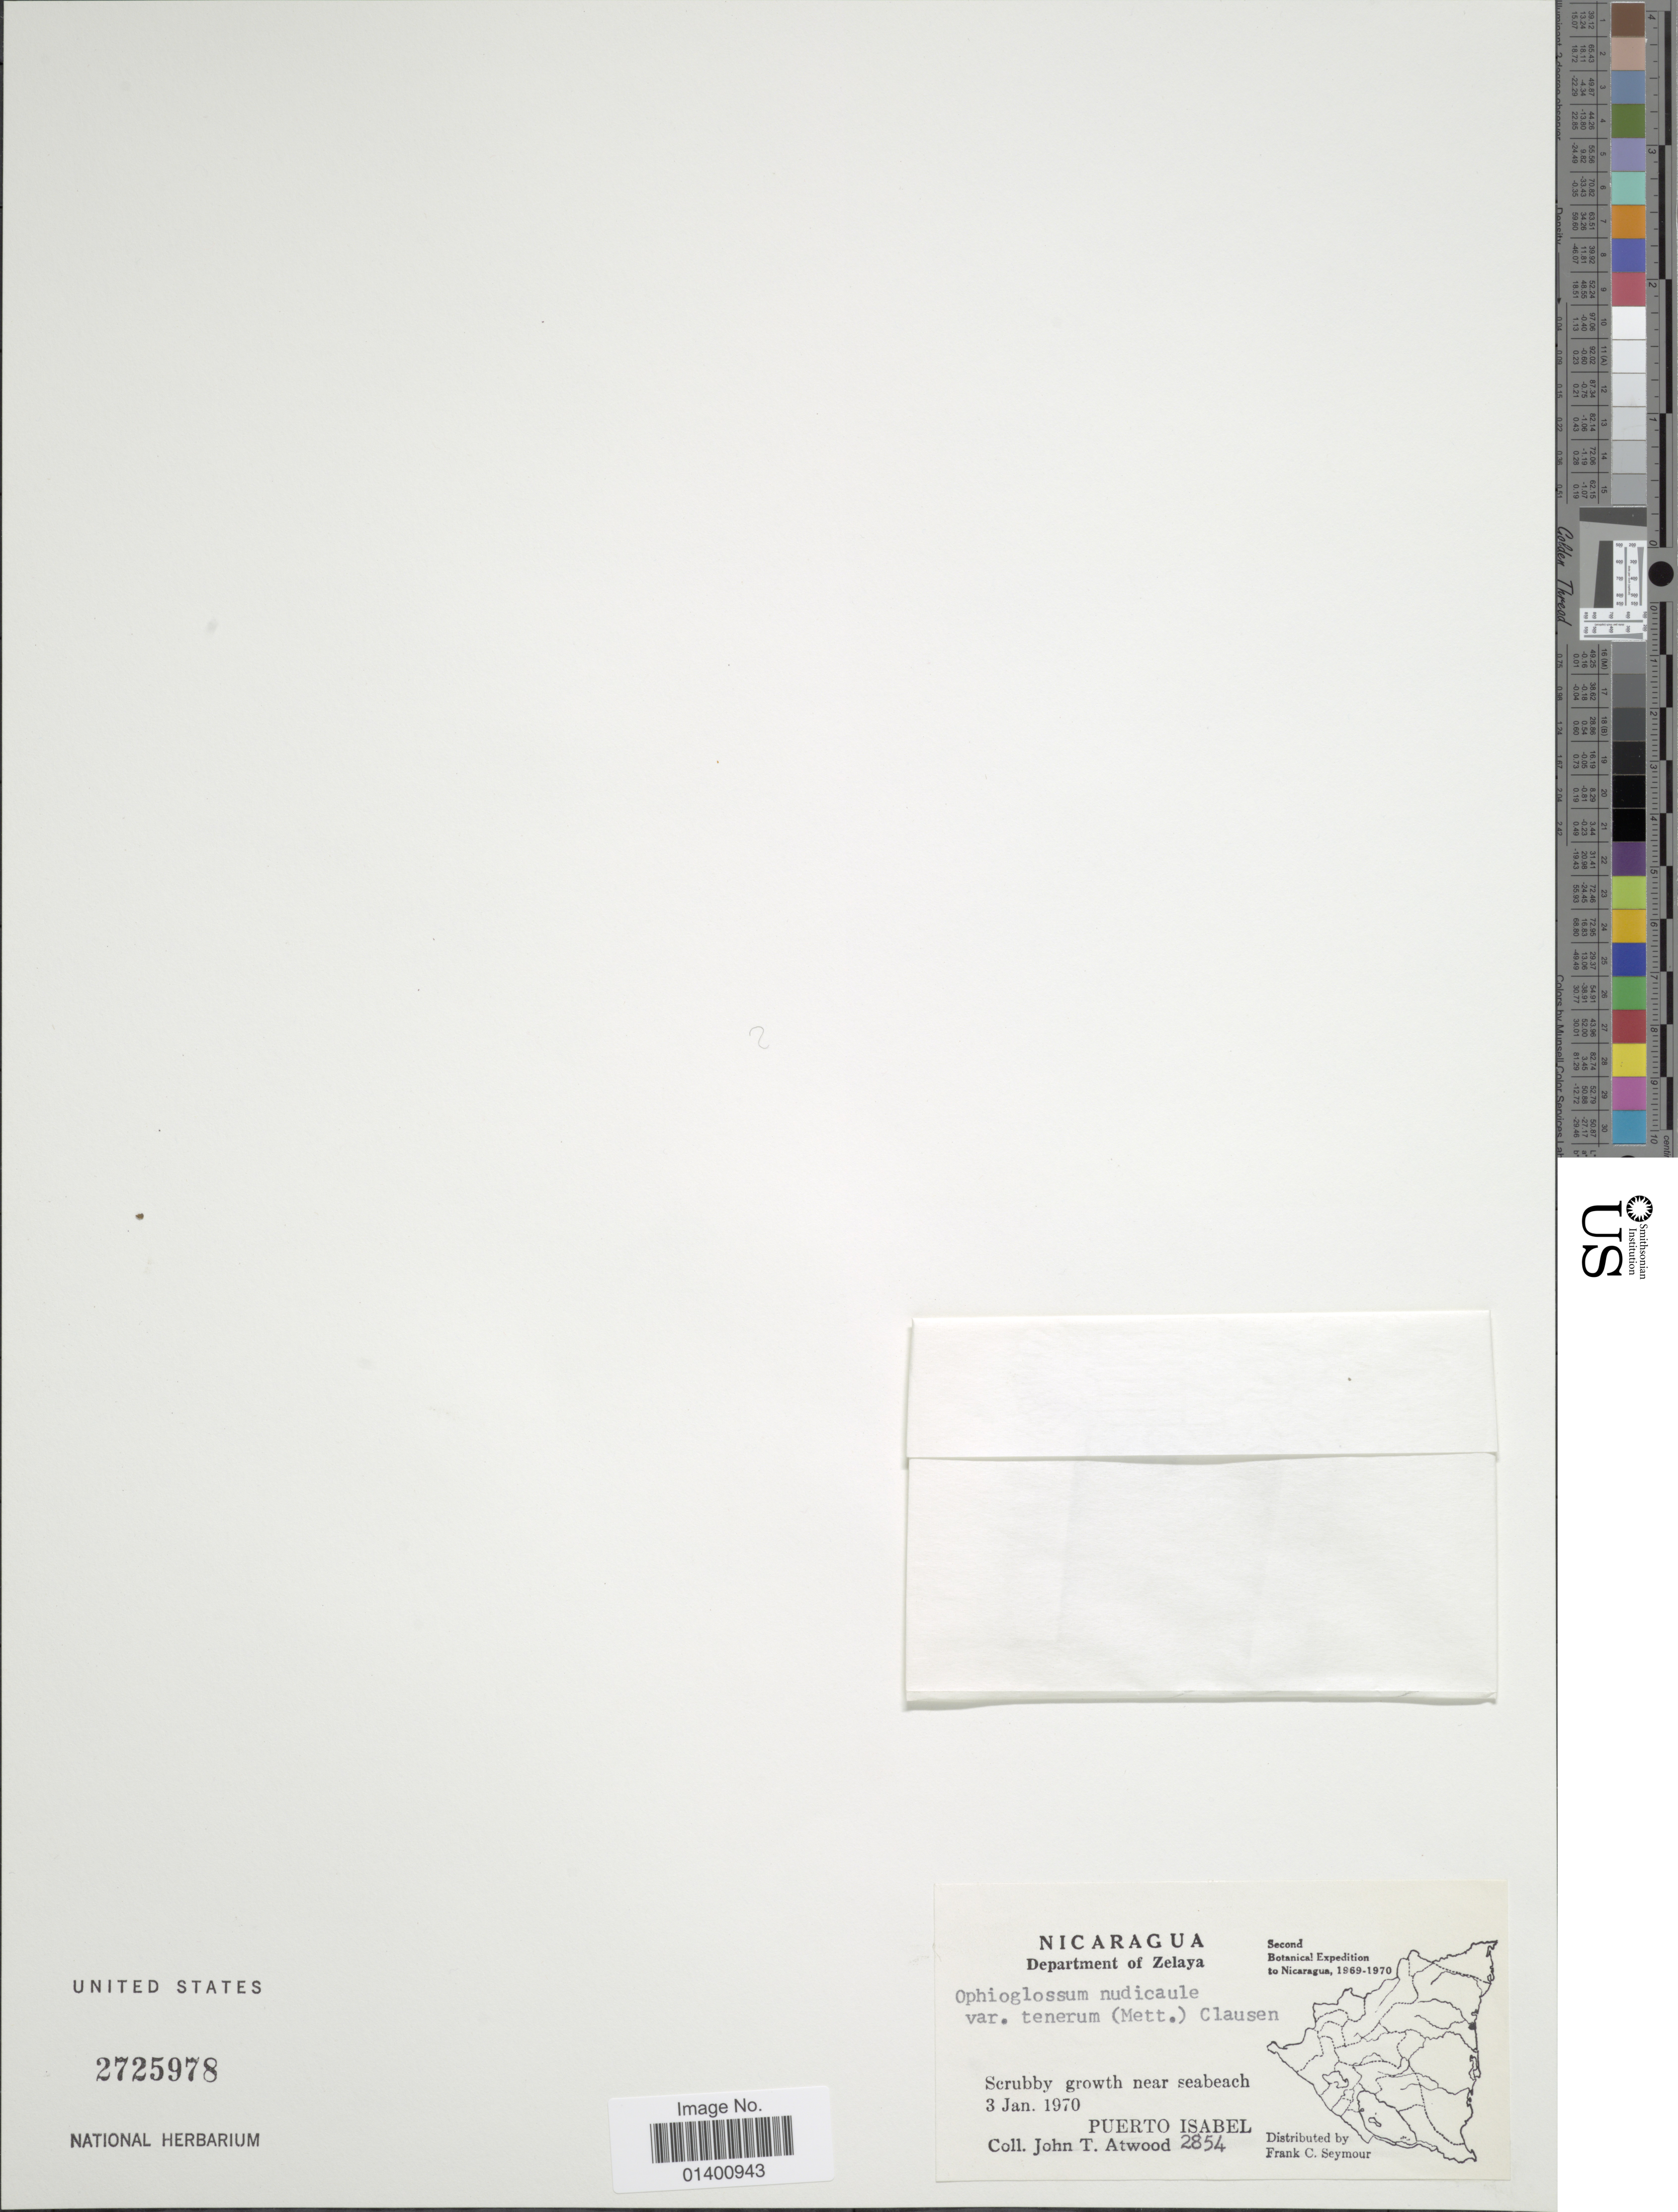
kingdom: Plantae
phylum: Tracheophyta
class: Polypodiopsida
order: Ophioglossales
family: Ophioglossaceae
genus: Ophioglossum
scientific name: Ophioglossum nudicaule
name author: L. f.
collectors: J. T. Atwood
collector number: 2854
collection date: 1970-01-03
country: Nicaragua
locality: Department of Zelaya, Puerto Isabel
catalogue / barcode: US 2725978